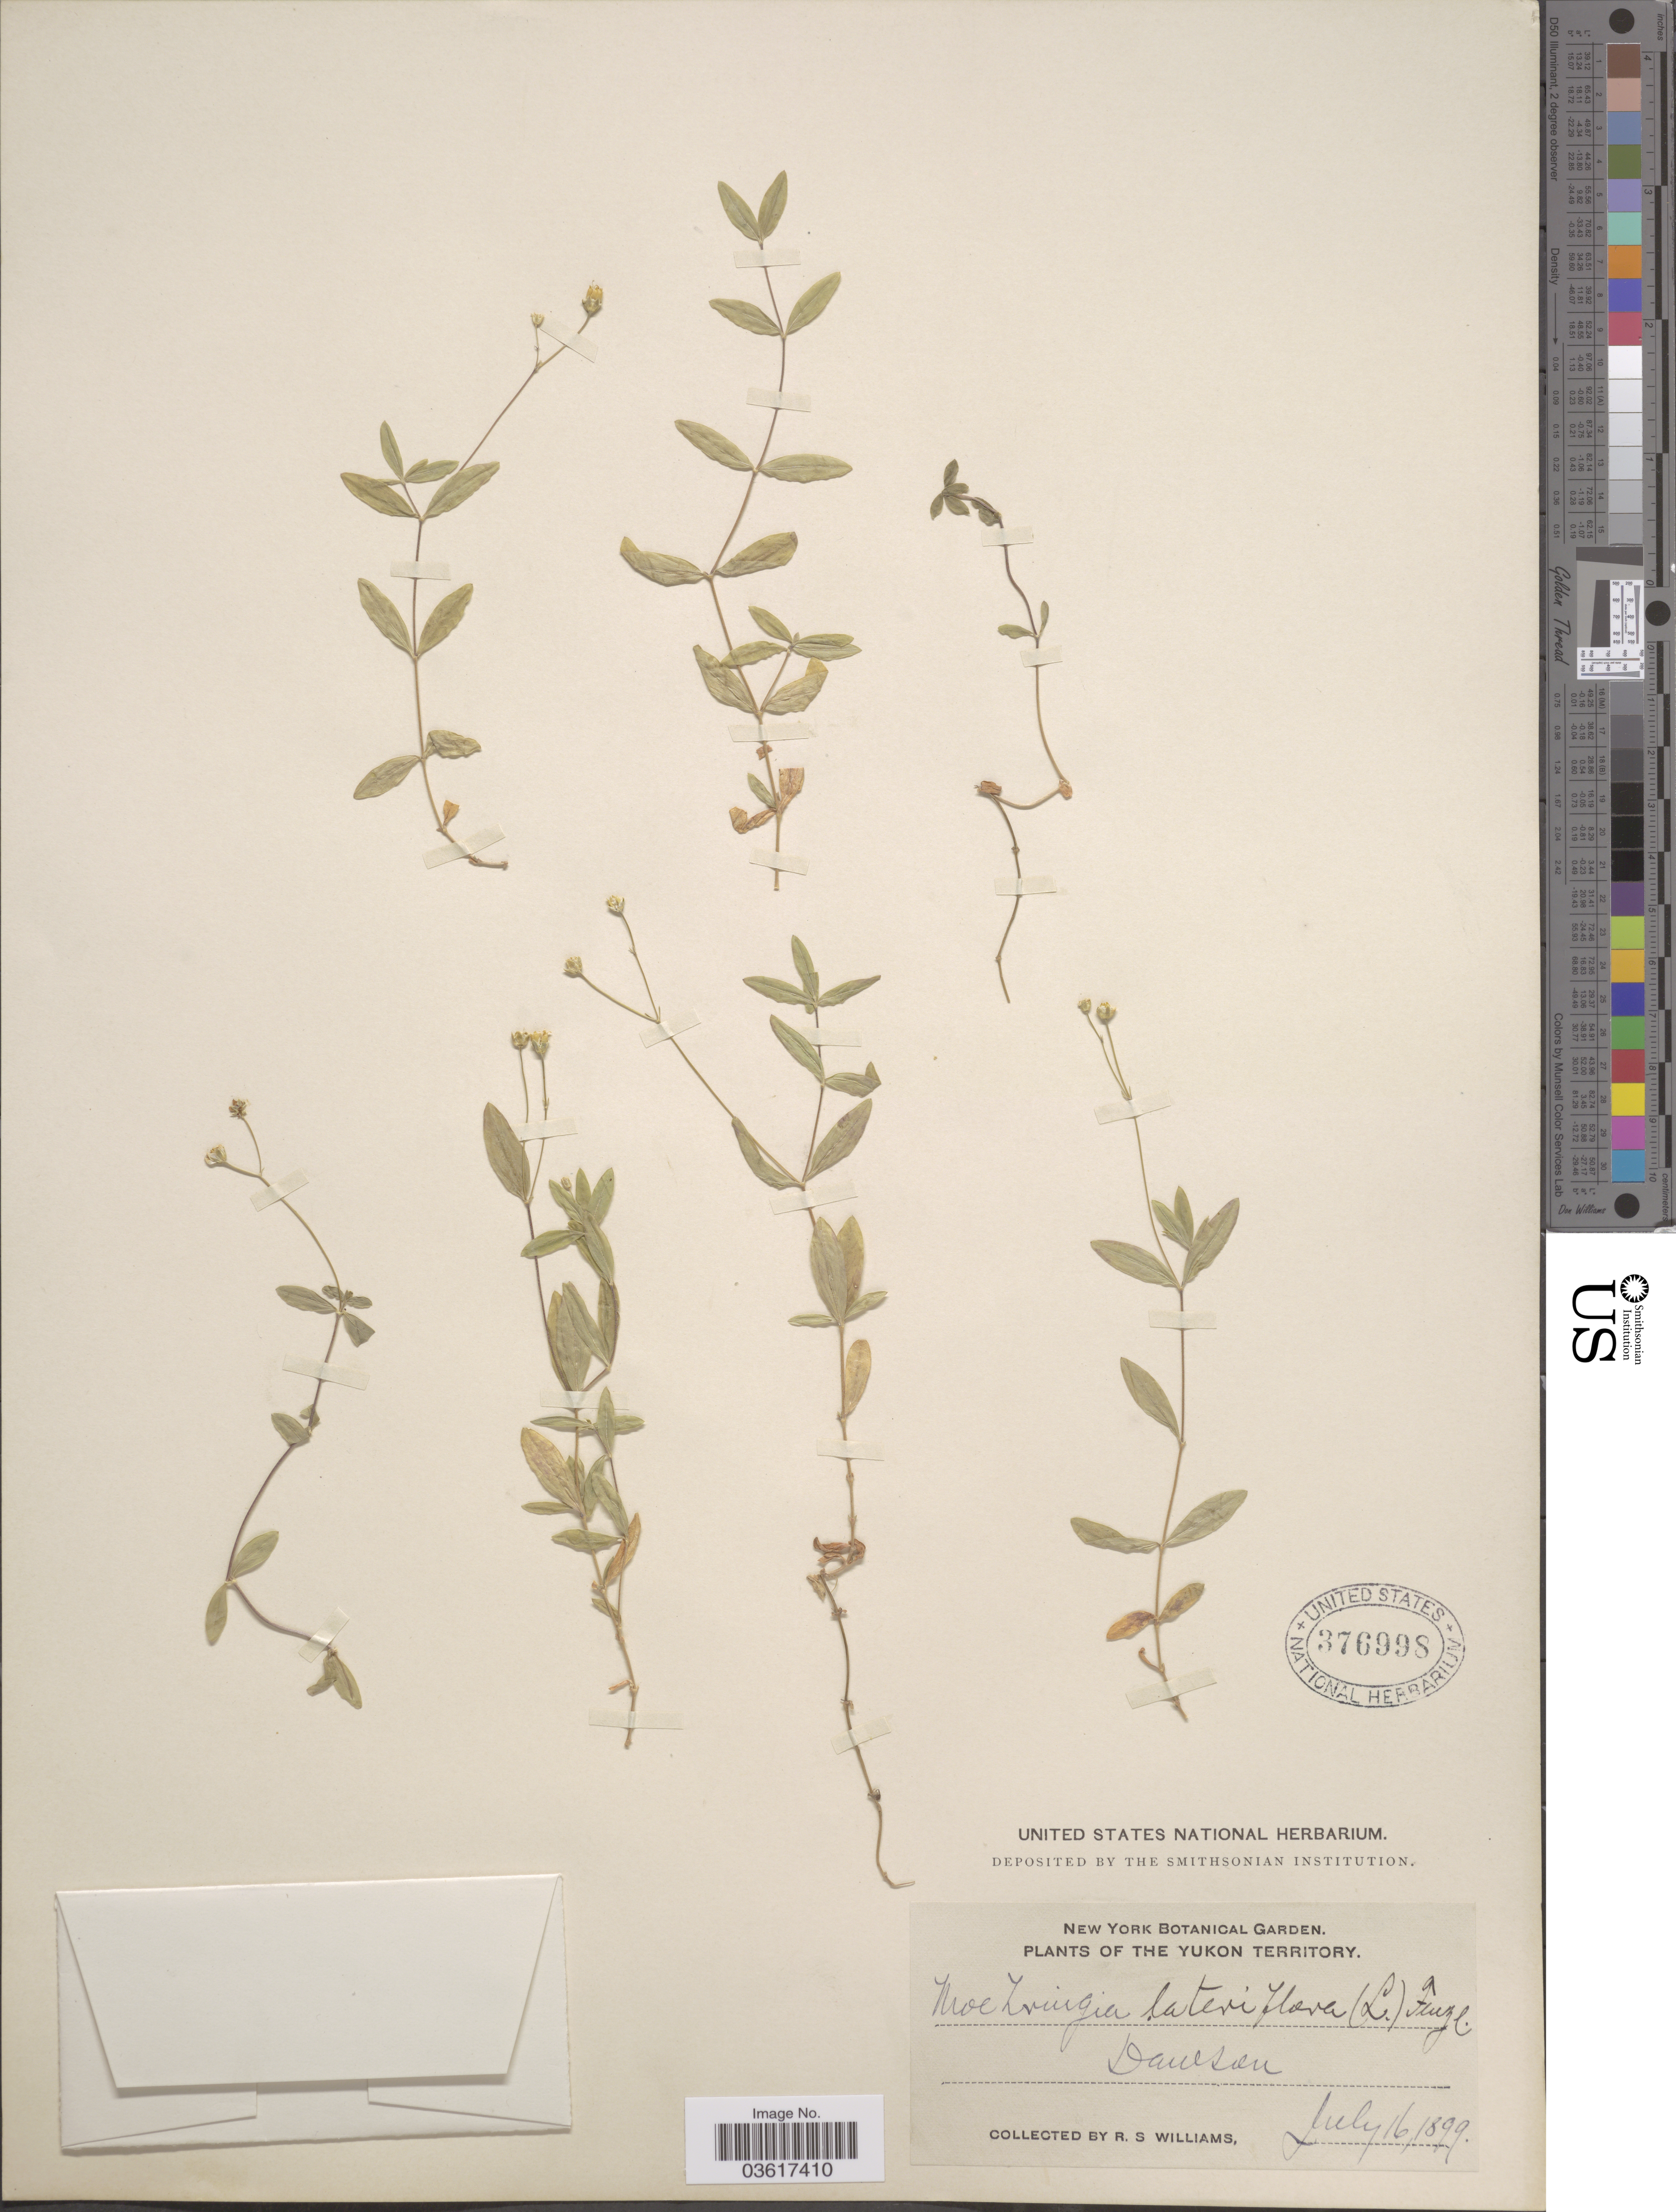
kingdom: Plantae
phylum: Tracheophyta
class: Magnoliopsida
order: Caryophyllales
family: Caryophyllaceae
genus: Moehringia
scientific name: Moehringia lateriflora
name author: (L.) Fenzl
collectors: R. S. Williams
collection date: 1899-07-16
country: Canada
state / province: Yukon Territory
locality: Dawson.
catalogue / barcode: US 376998